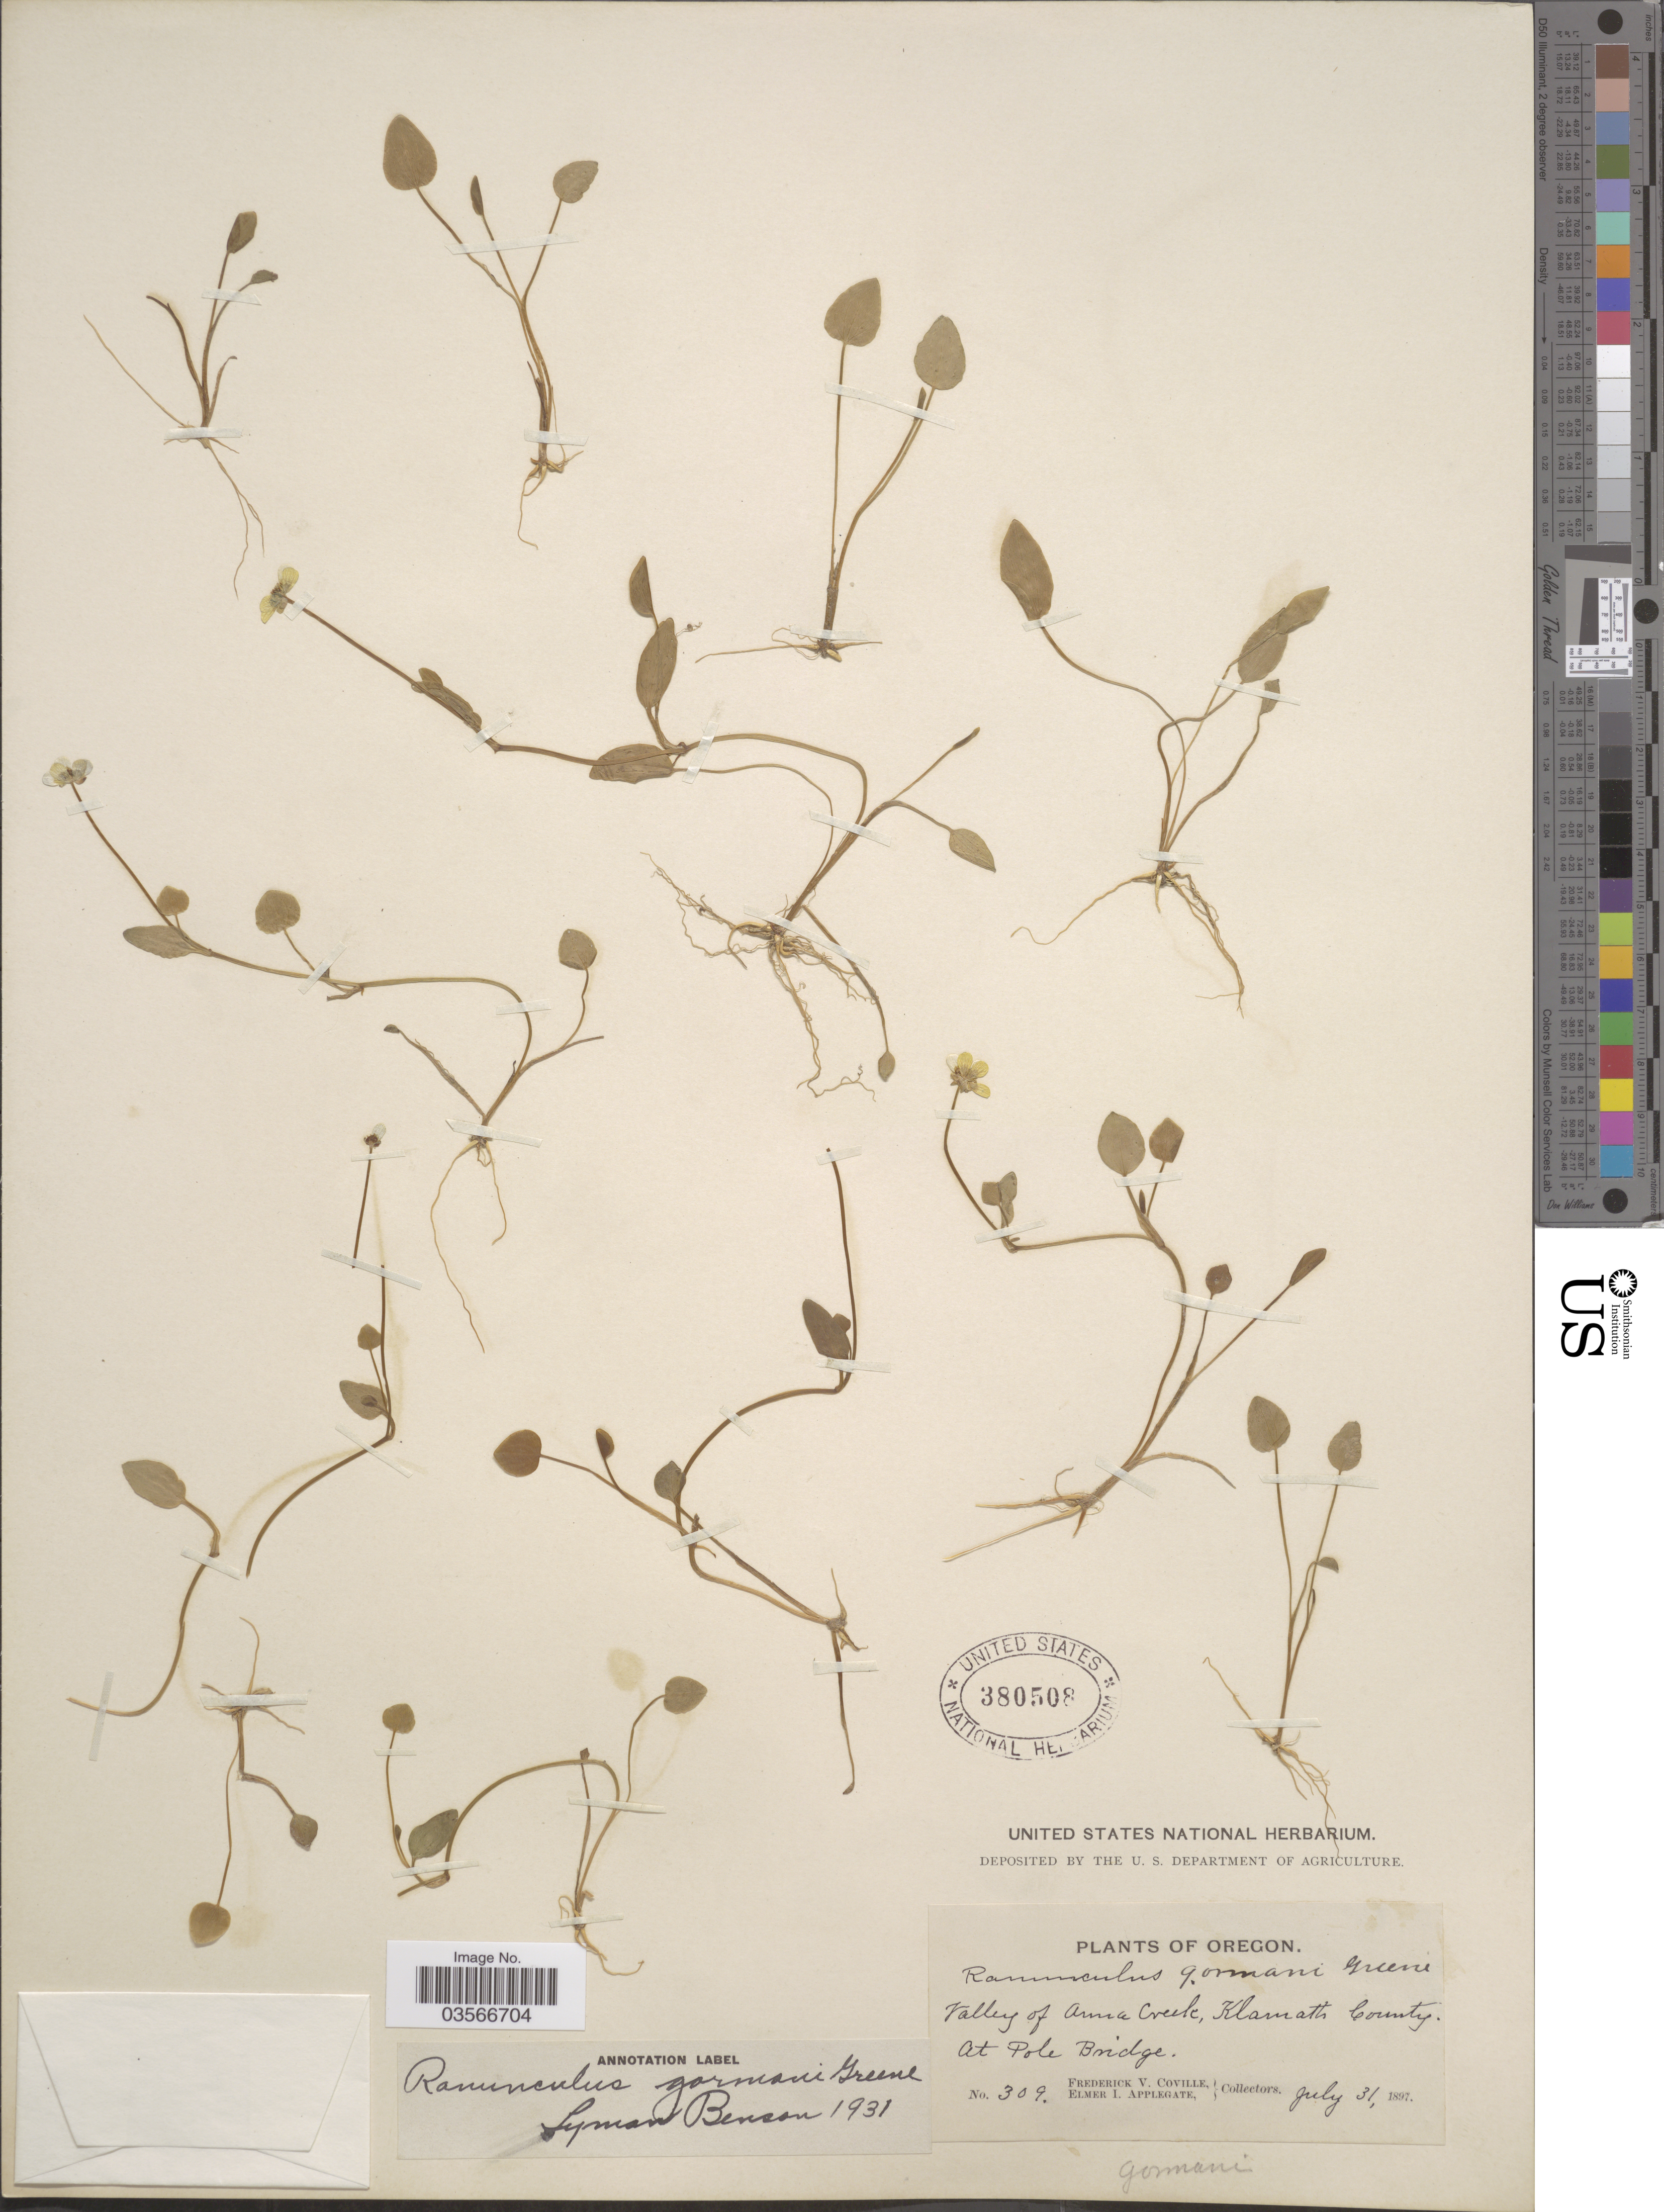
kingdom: Plantae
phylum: Tracheophyta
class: Magnoliopsida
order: Ranunculales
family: Ranunculaceae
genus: Ranunculus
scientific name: Ranunculus gormanii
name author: Greene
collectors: F. V. Coville & E. I. Applegate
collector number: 309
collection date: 1897-07-31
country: United States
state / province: Oregon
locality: Valley of Anna Creek, Klamath County. At Pole Bridge.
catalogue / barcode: US 380508